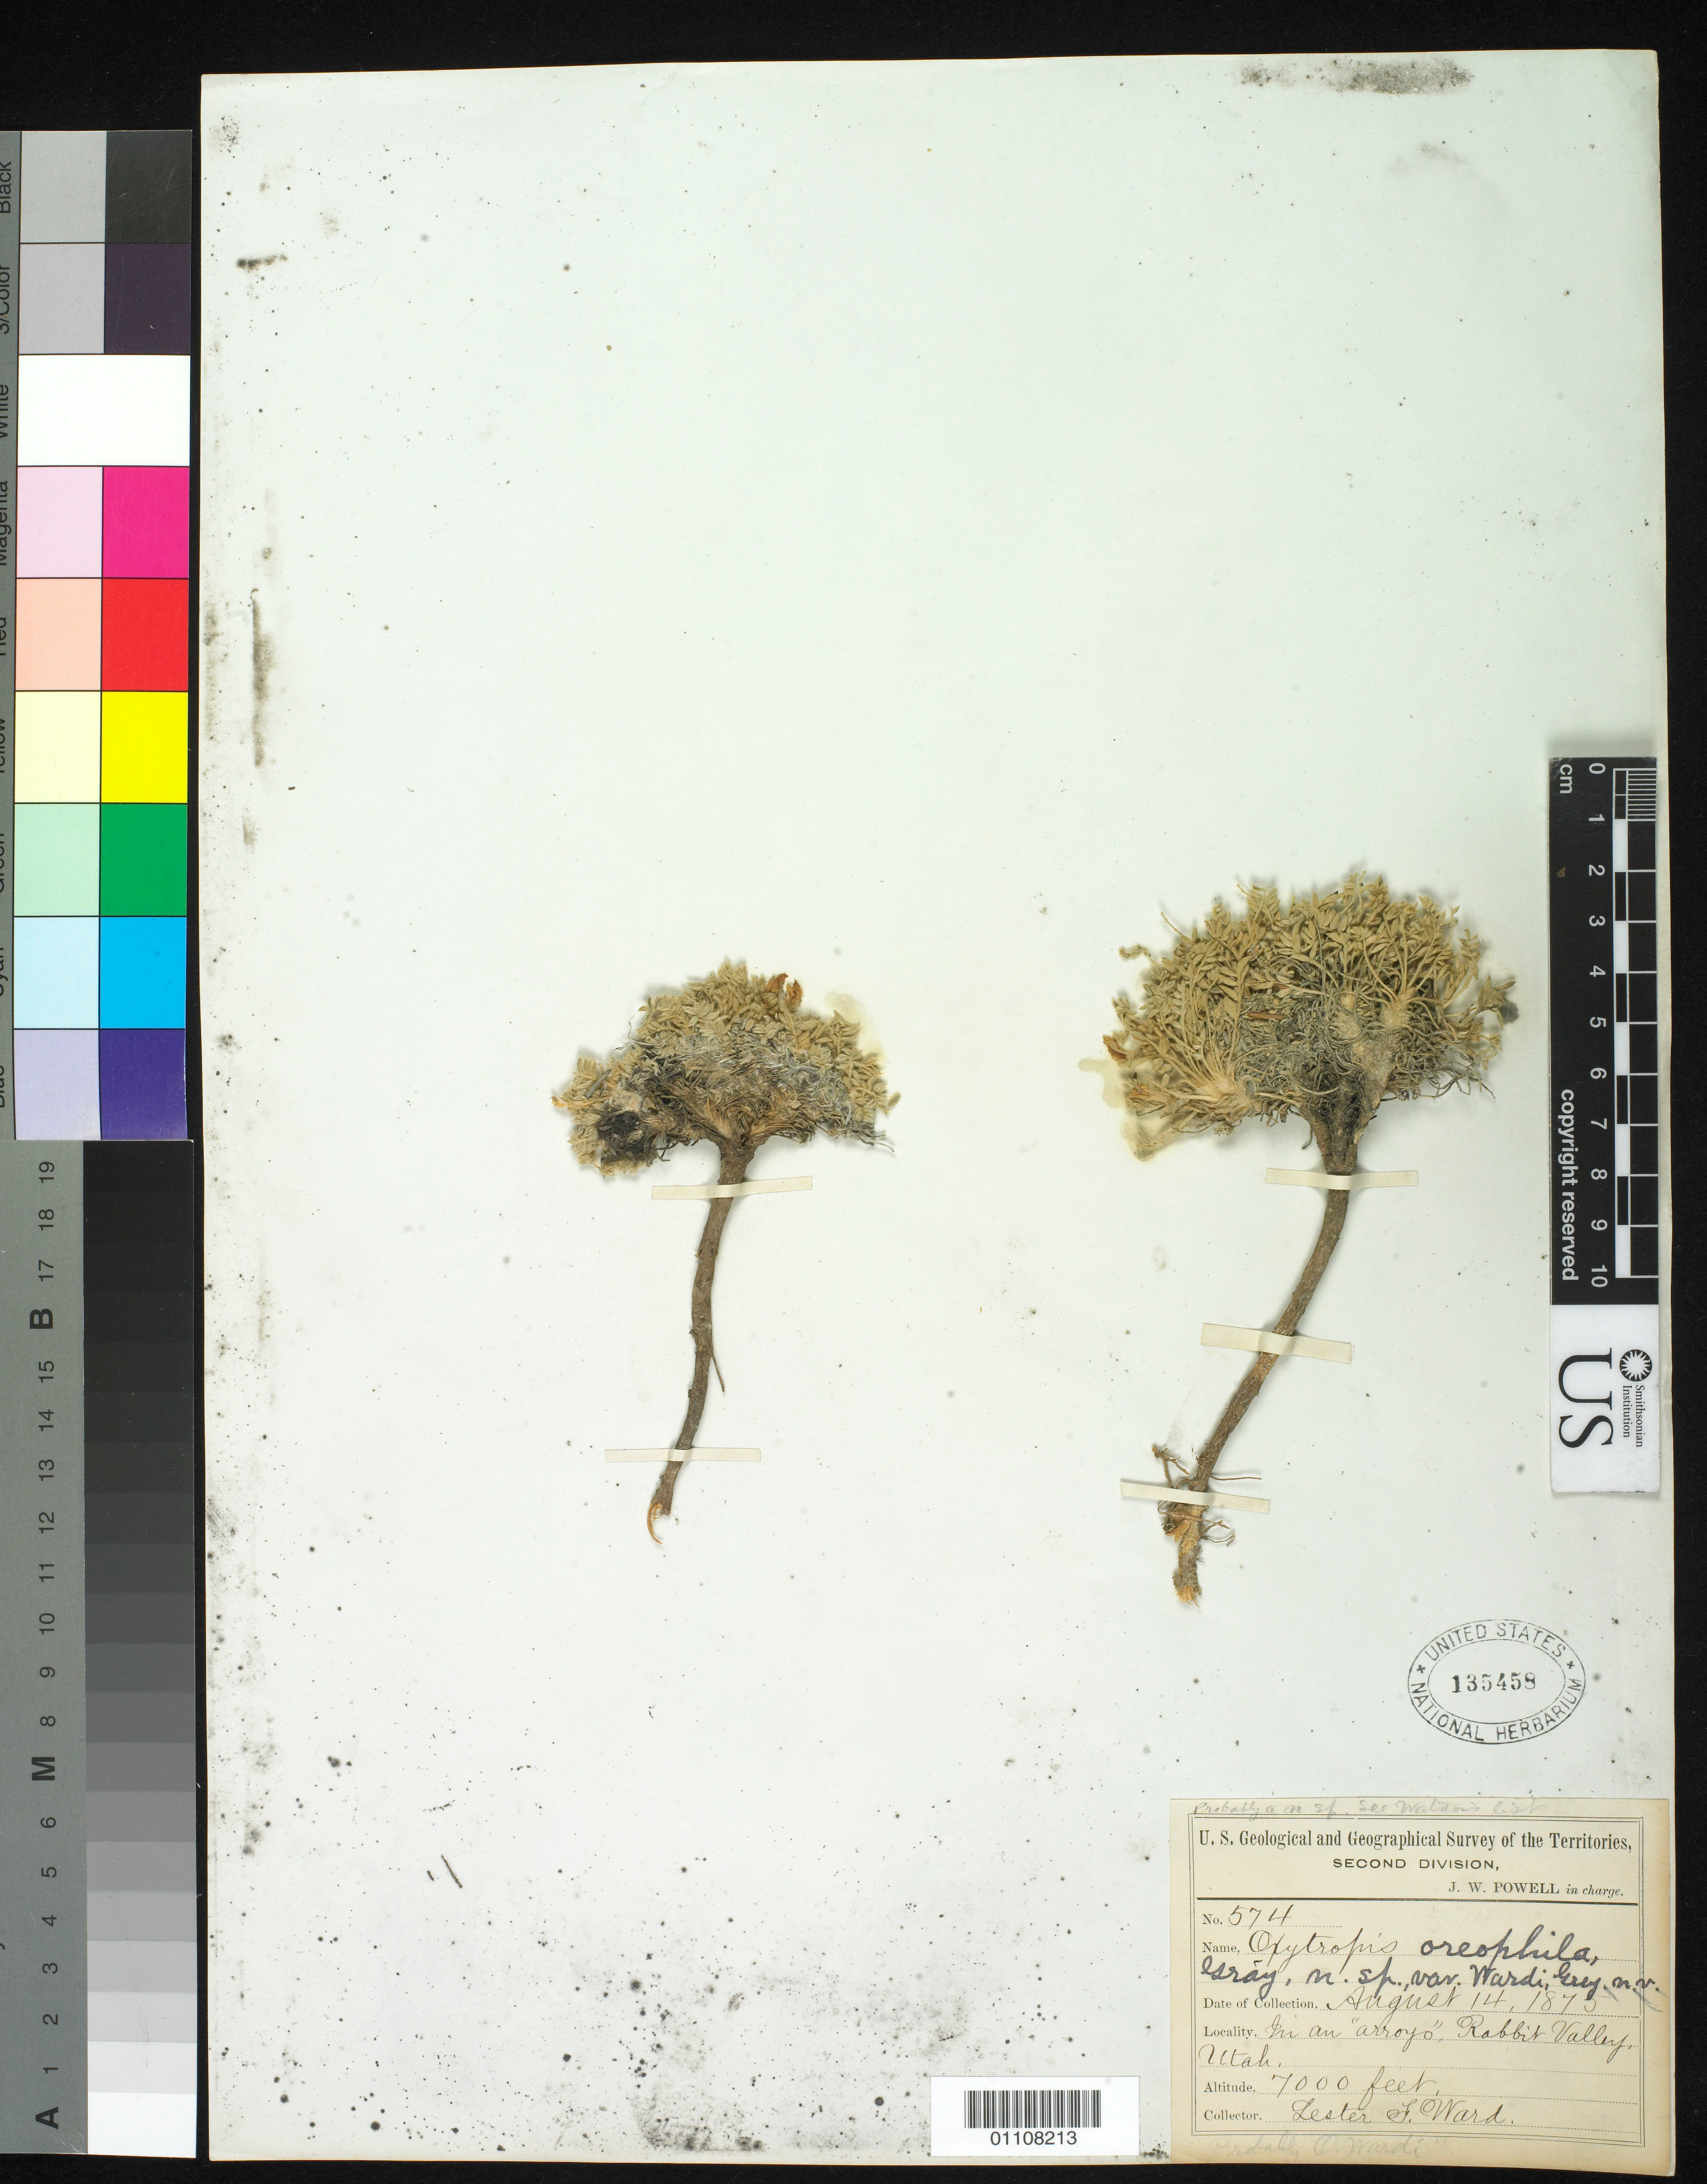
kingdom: Plantae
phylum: Tracheophyta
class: Magnoliopsida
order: Fabales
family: Fabaceae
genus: Oxytropis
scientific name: Oxytropis oreophila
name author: A. Gray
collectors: L. F. Ward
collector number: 574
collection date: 1875-08-14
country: United States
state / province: Utah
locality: Rabbit Valley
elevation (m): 2134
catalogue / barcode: US 135458